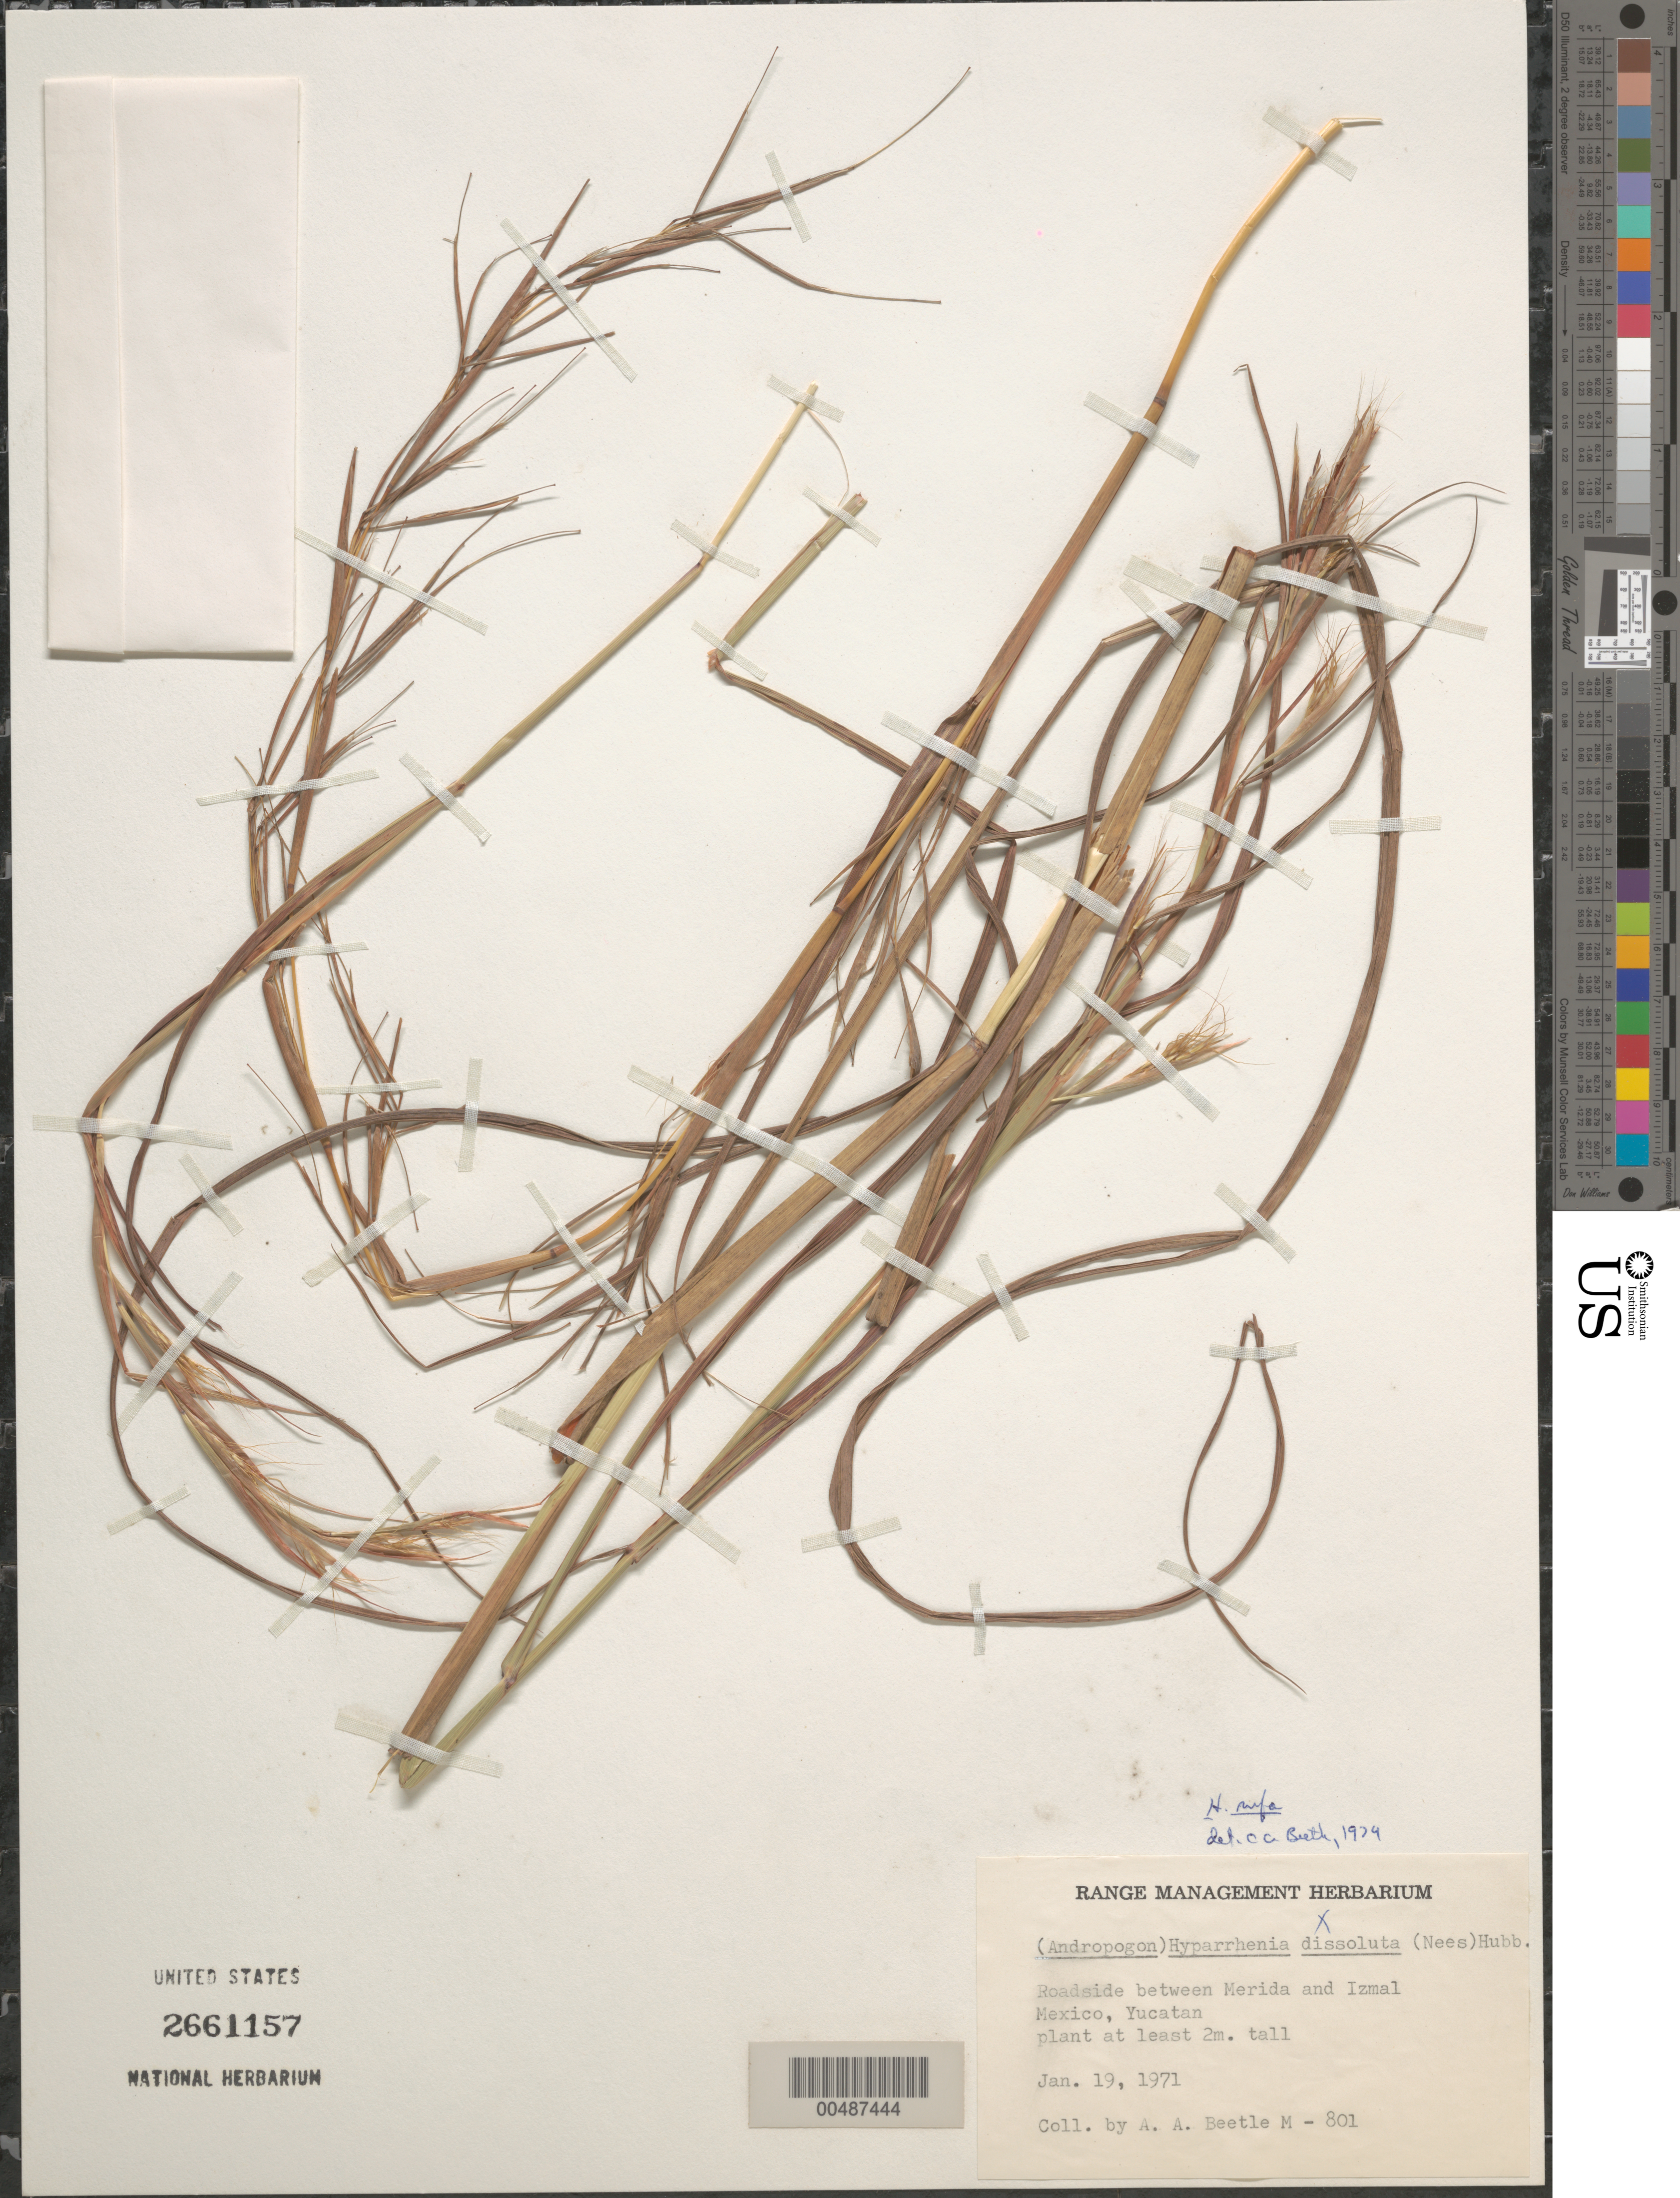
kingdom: Plantae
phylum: Tracheophyta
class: Liliopsida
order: Poales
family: Poaceae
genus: Hyparrhenia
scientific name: Hyparrhenia rufa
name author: (Nees) Stapf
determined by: Beetle, Alan A.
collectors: A. A. Beetle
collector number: M-801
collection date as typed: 19 Jan 1971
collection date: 1971-01-19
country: Mexico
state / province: Yucatan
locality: Roadside between Merida & Izmal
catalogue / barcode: US 2661157